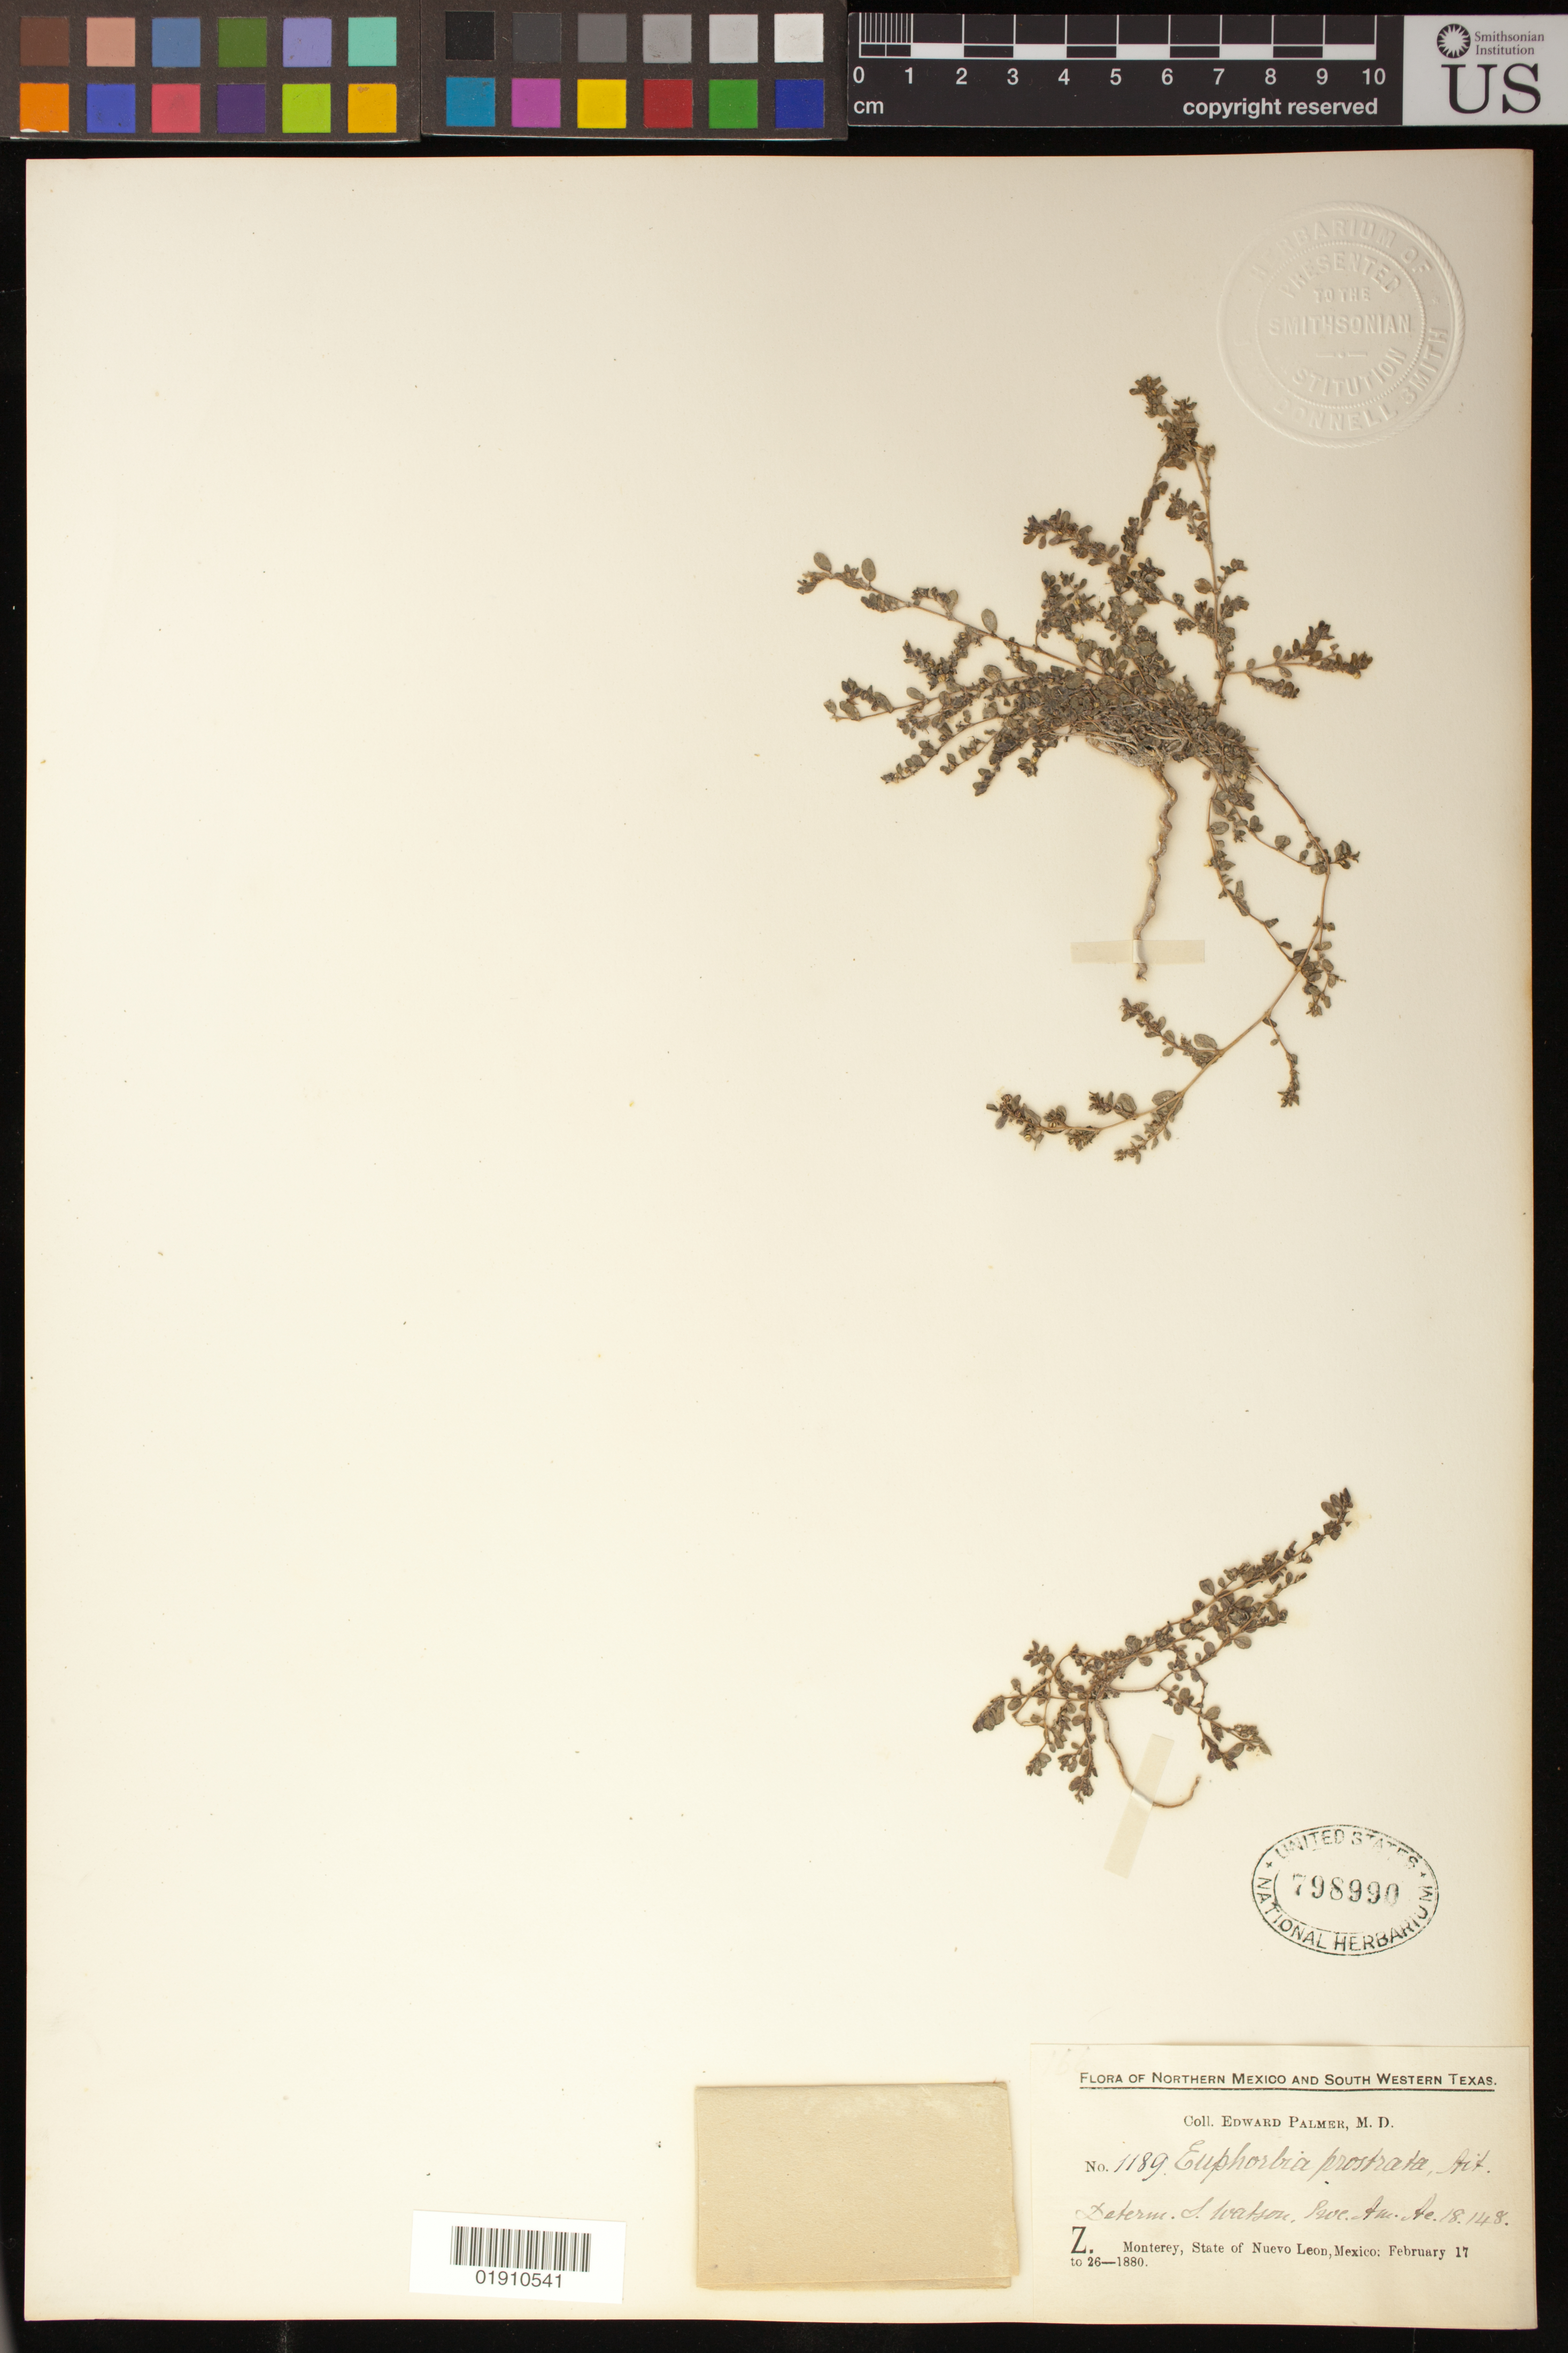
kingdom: Plantae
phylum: Tracheophyta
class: Magnoliopsida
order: Malpighiales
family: Euphorbiaceae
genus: Euphorbia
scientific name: Euphorbia prostrata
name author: Aiton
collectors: E. Palmer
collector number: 1189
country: Mexico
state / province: Nuevo León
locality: Monterey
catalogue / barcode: US 798990